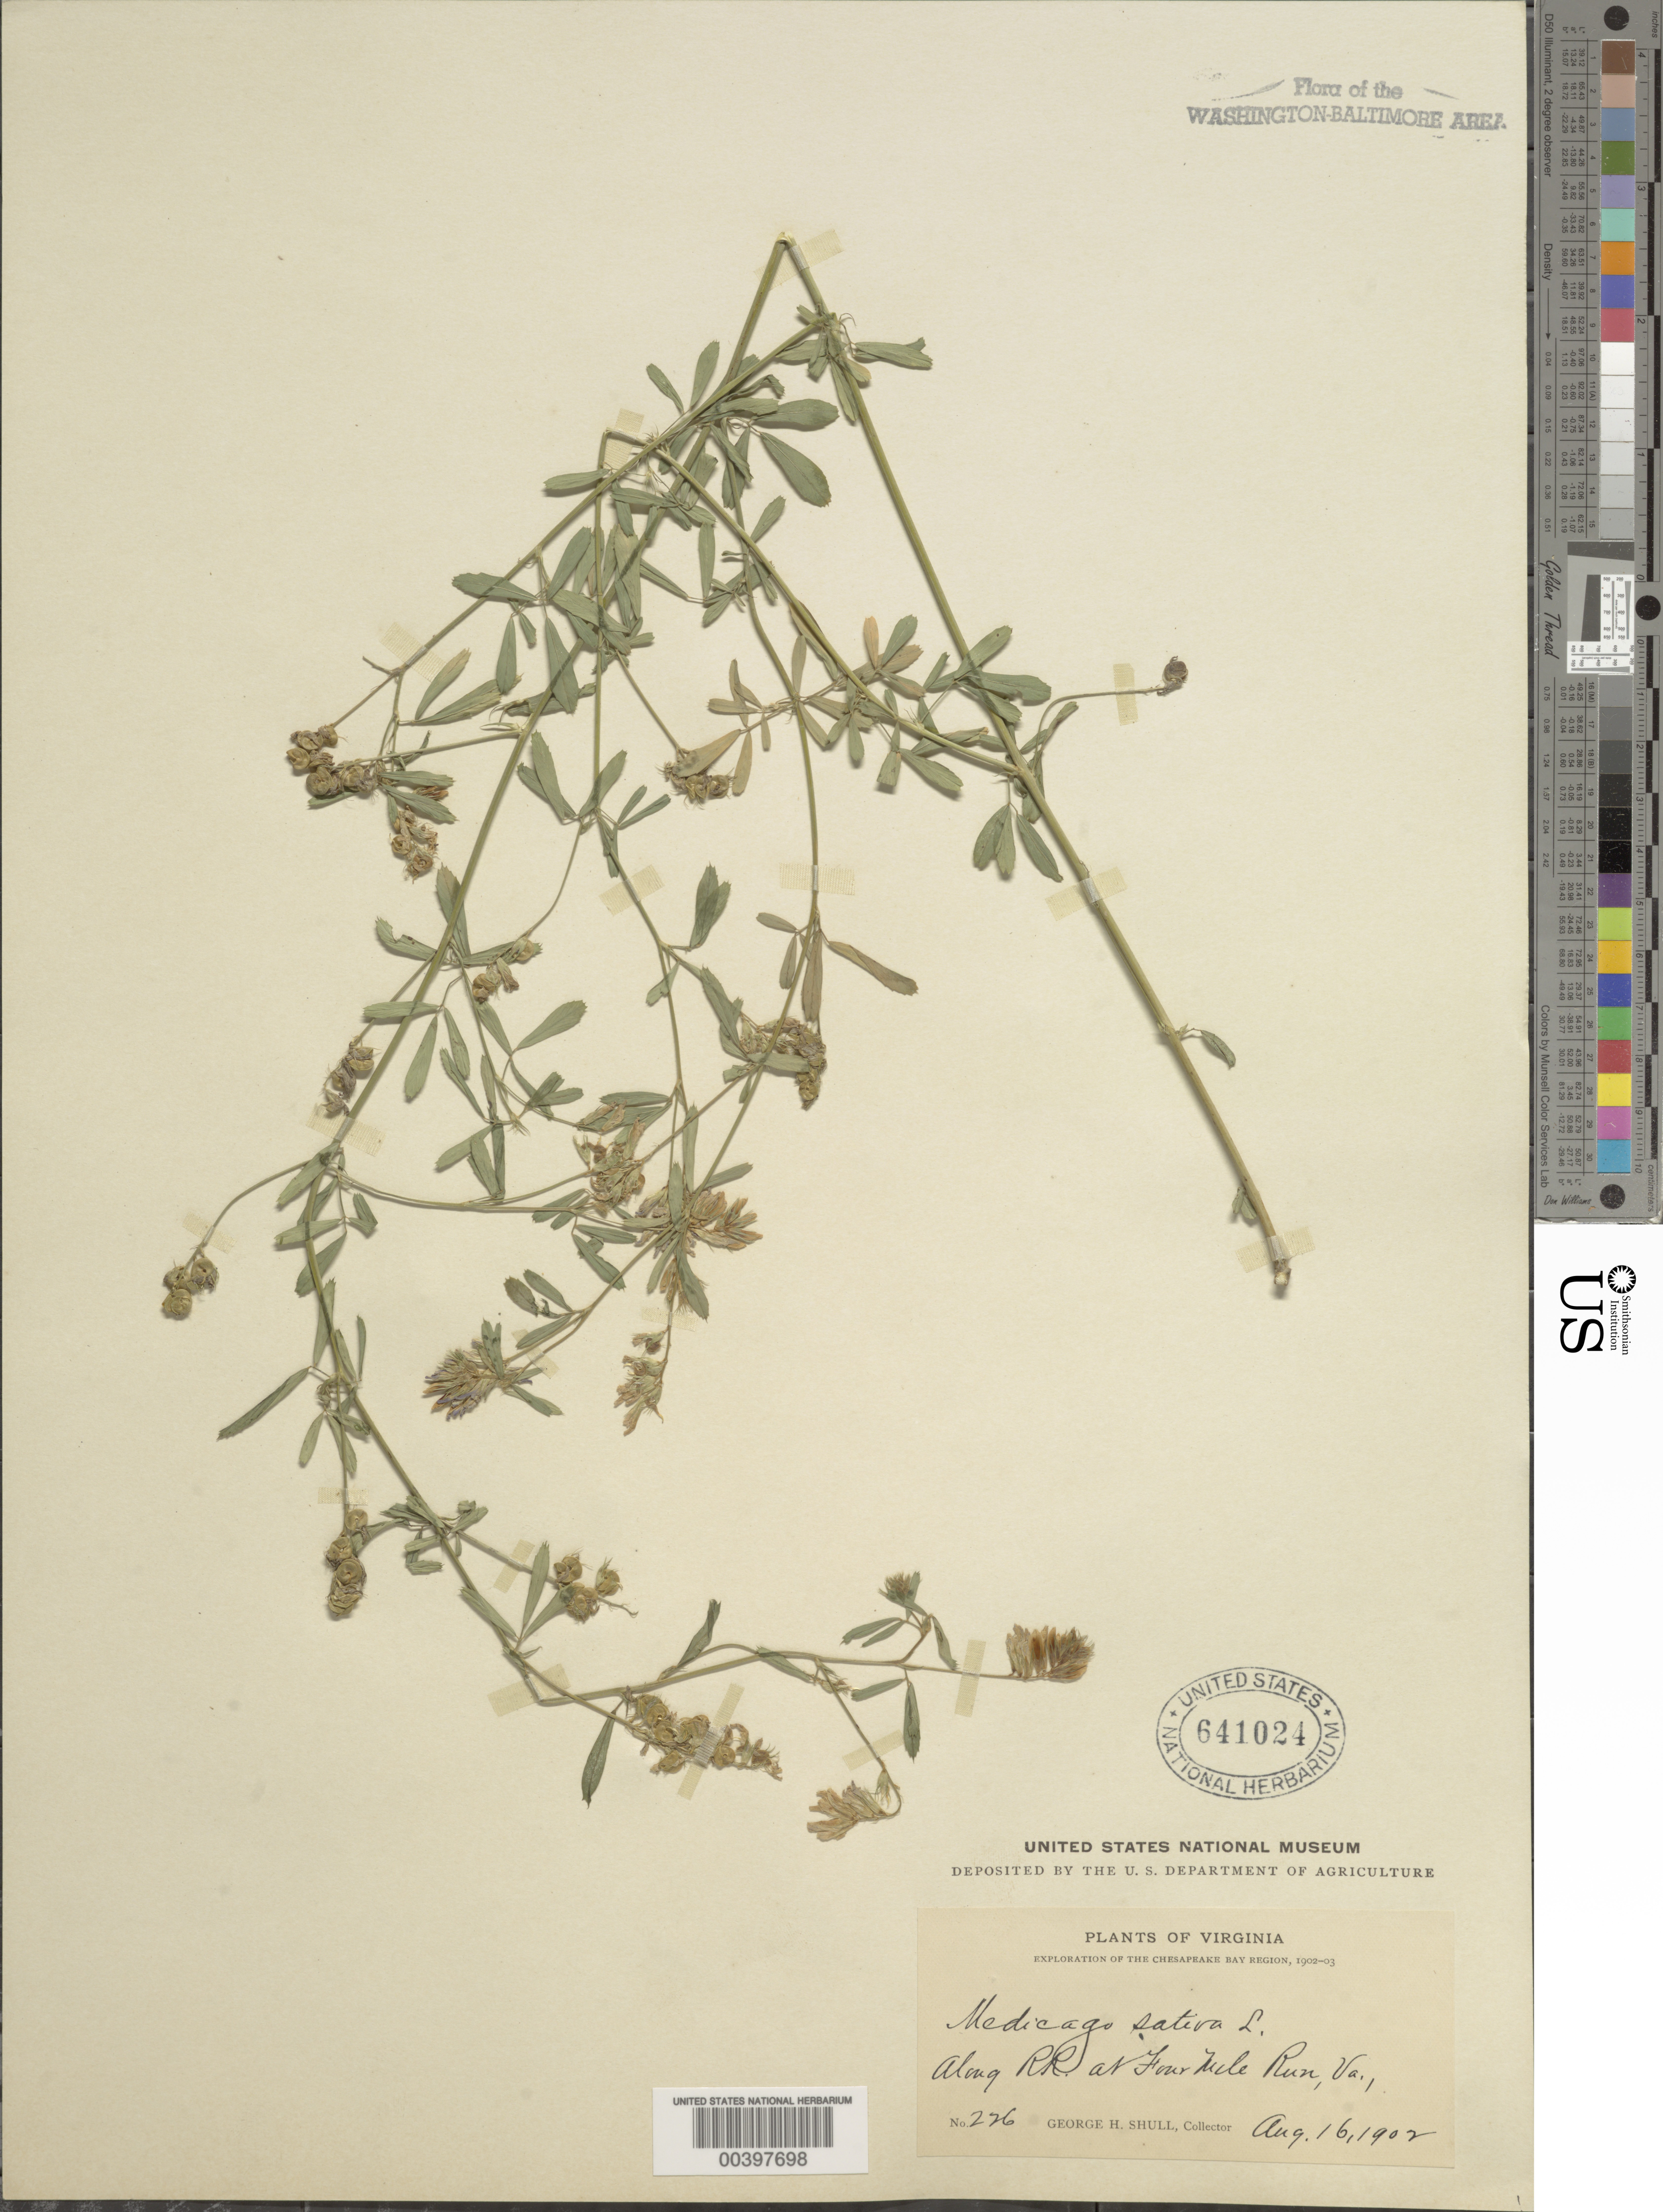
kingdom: Plantae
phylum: Tracheophyta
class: Magnoliopsida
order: Fabales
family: Fabaceae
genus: Medicago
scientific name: Medicago sativa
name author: L.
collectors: G. H. Shull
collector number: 226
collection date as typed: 16 Aug 1902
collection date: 1902-08-16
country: United States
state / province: Virginia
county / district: Arlington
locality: Railroad at Four Mile Run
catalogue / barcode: US 641024